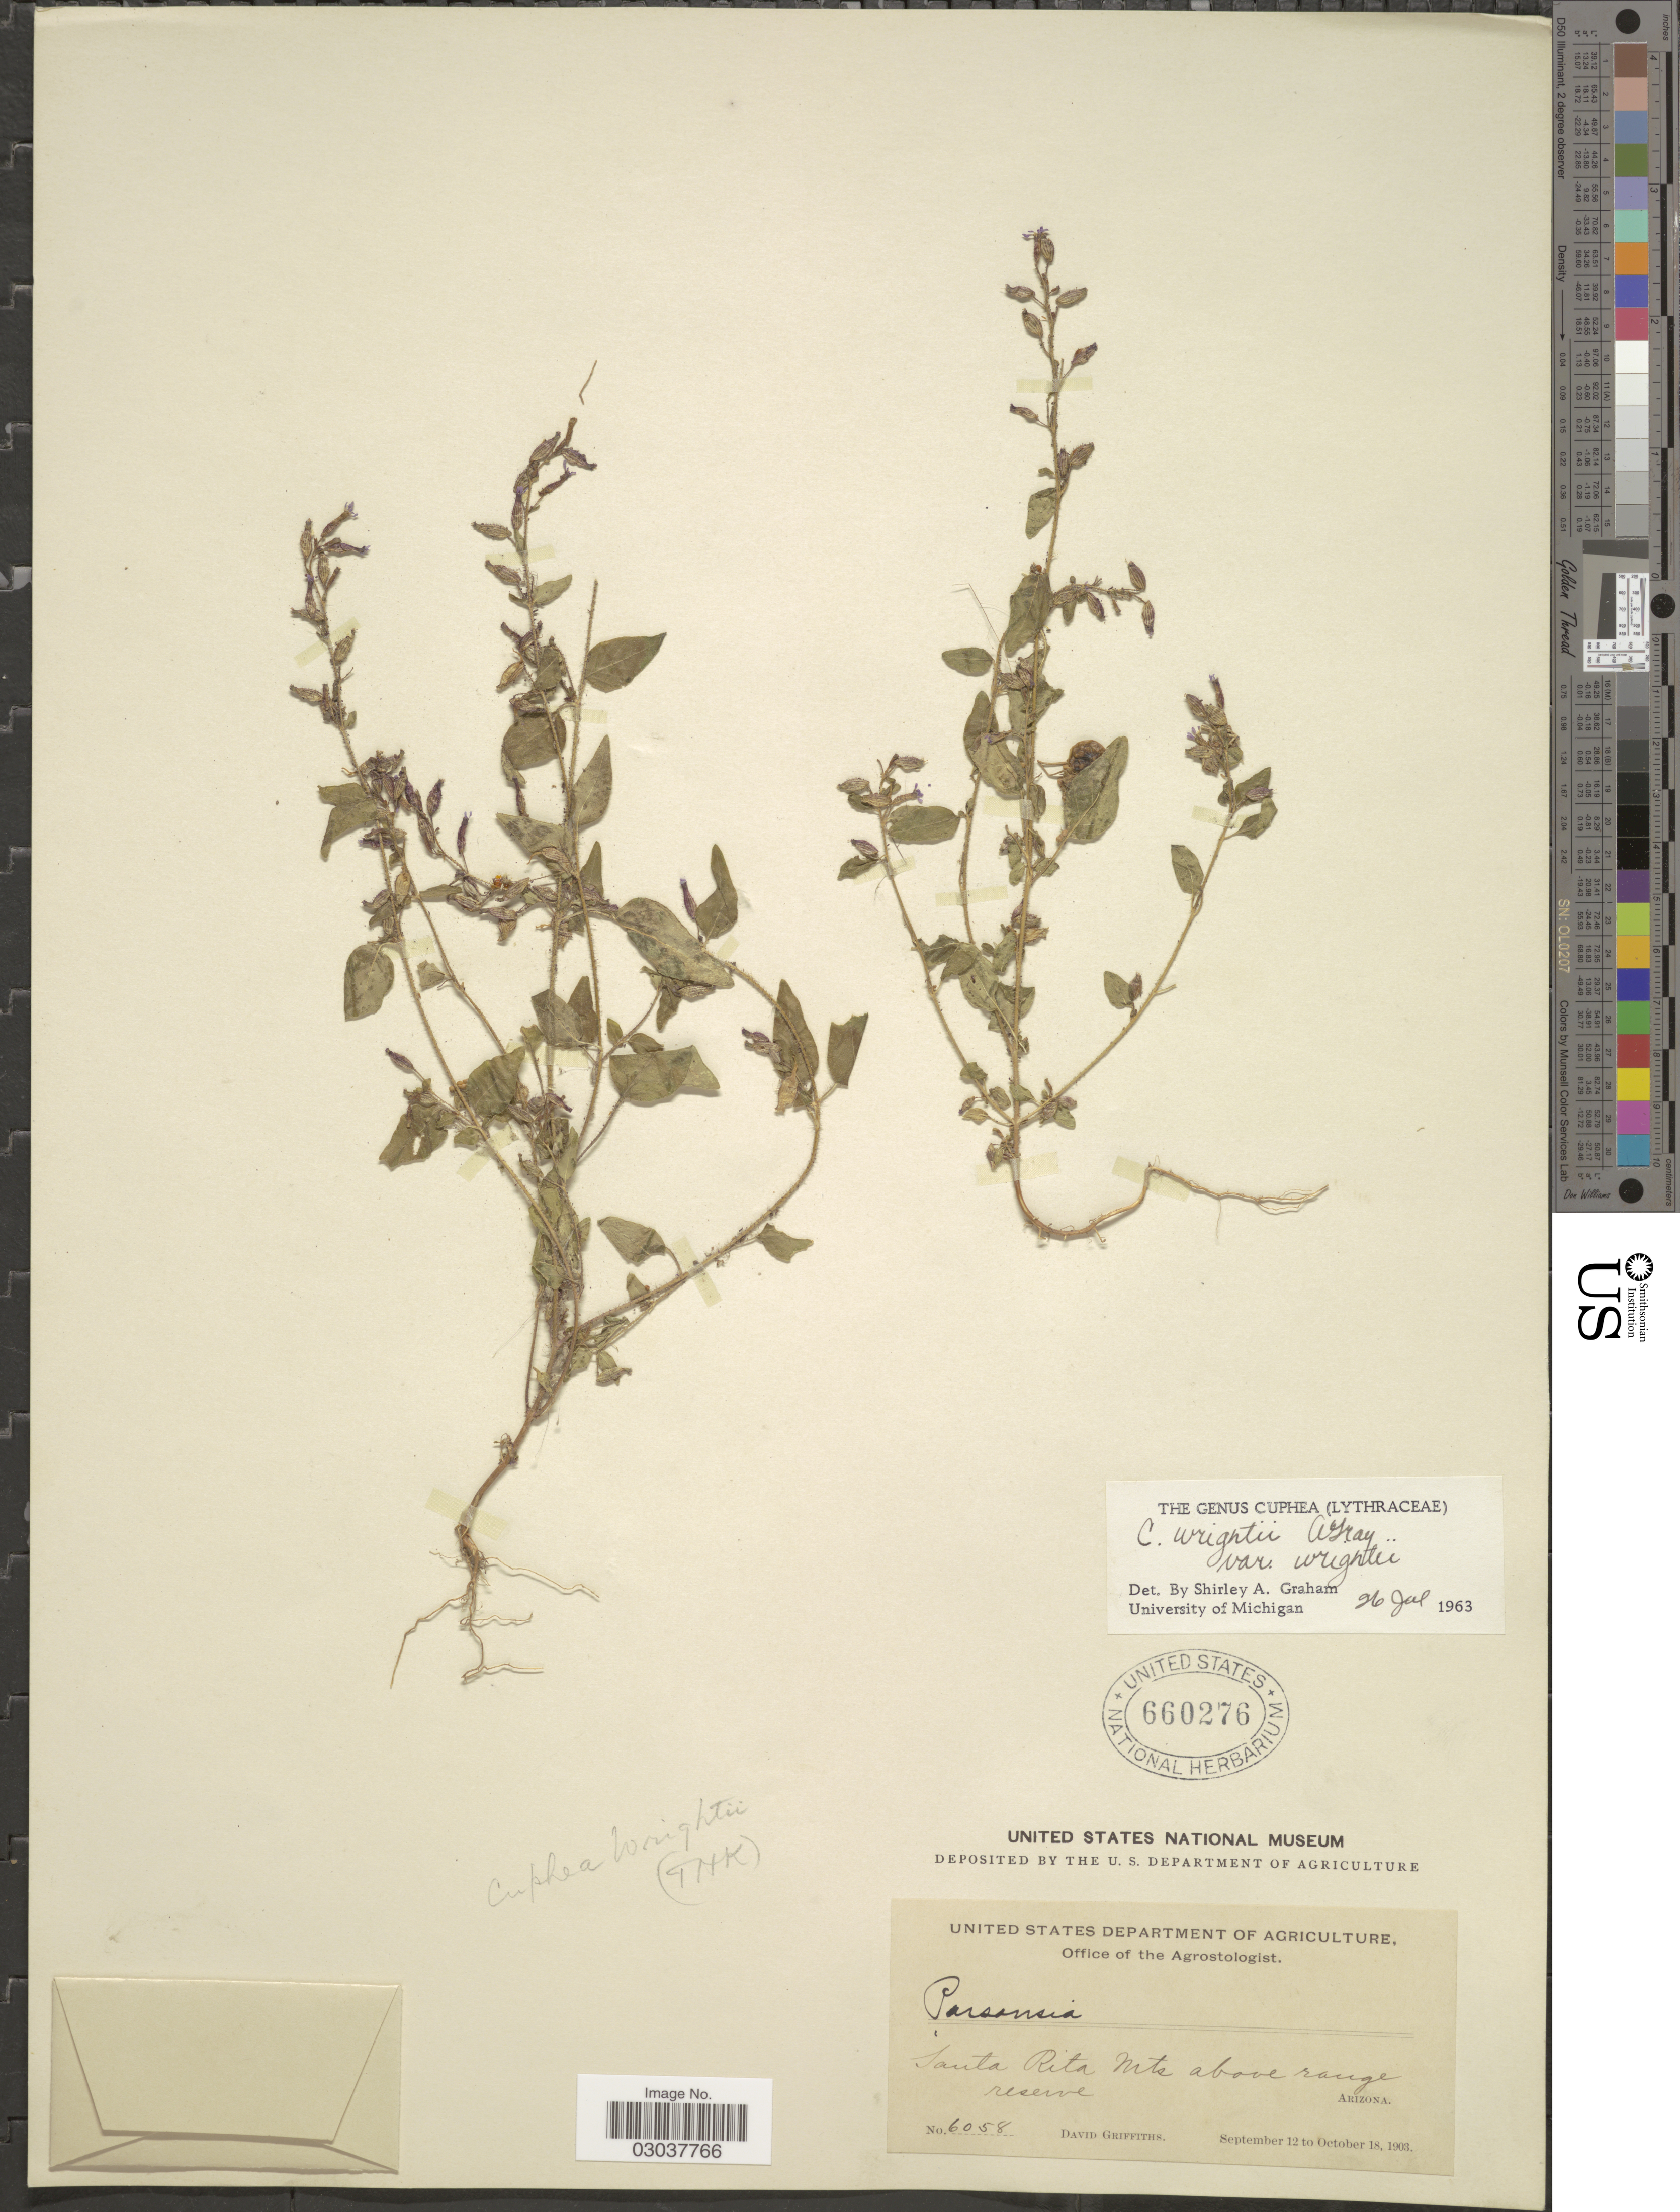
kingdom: Plantae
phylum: Tracheophyta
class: Magnoliopsida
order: Myrtales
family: Lythraceae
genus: Cuphea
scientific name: Cuphea wrightii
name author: A. Gray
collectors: D. Griffiths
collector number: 6058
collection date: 1903-09-12/1903-10-18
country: United States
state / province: Arizona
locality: Santa Rita Mts above range reserve.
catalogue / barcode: US 660276